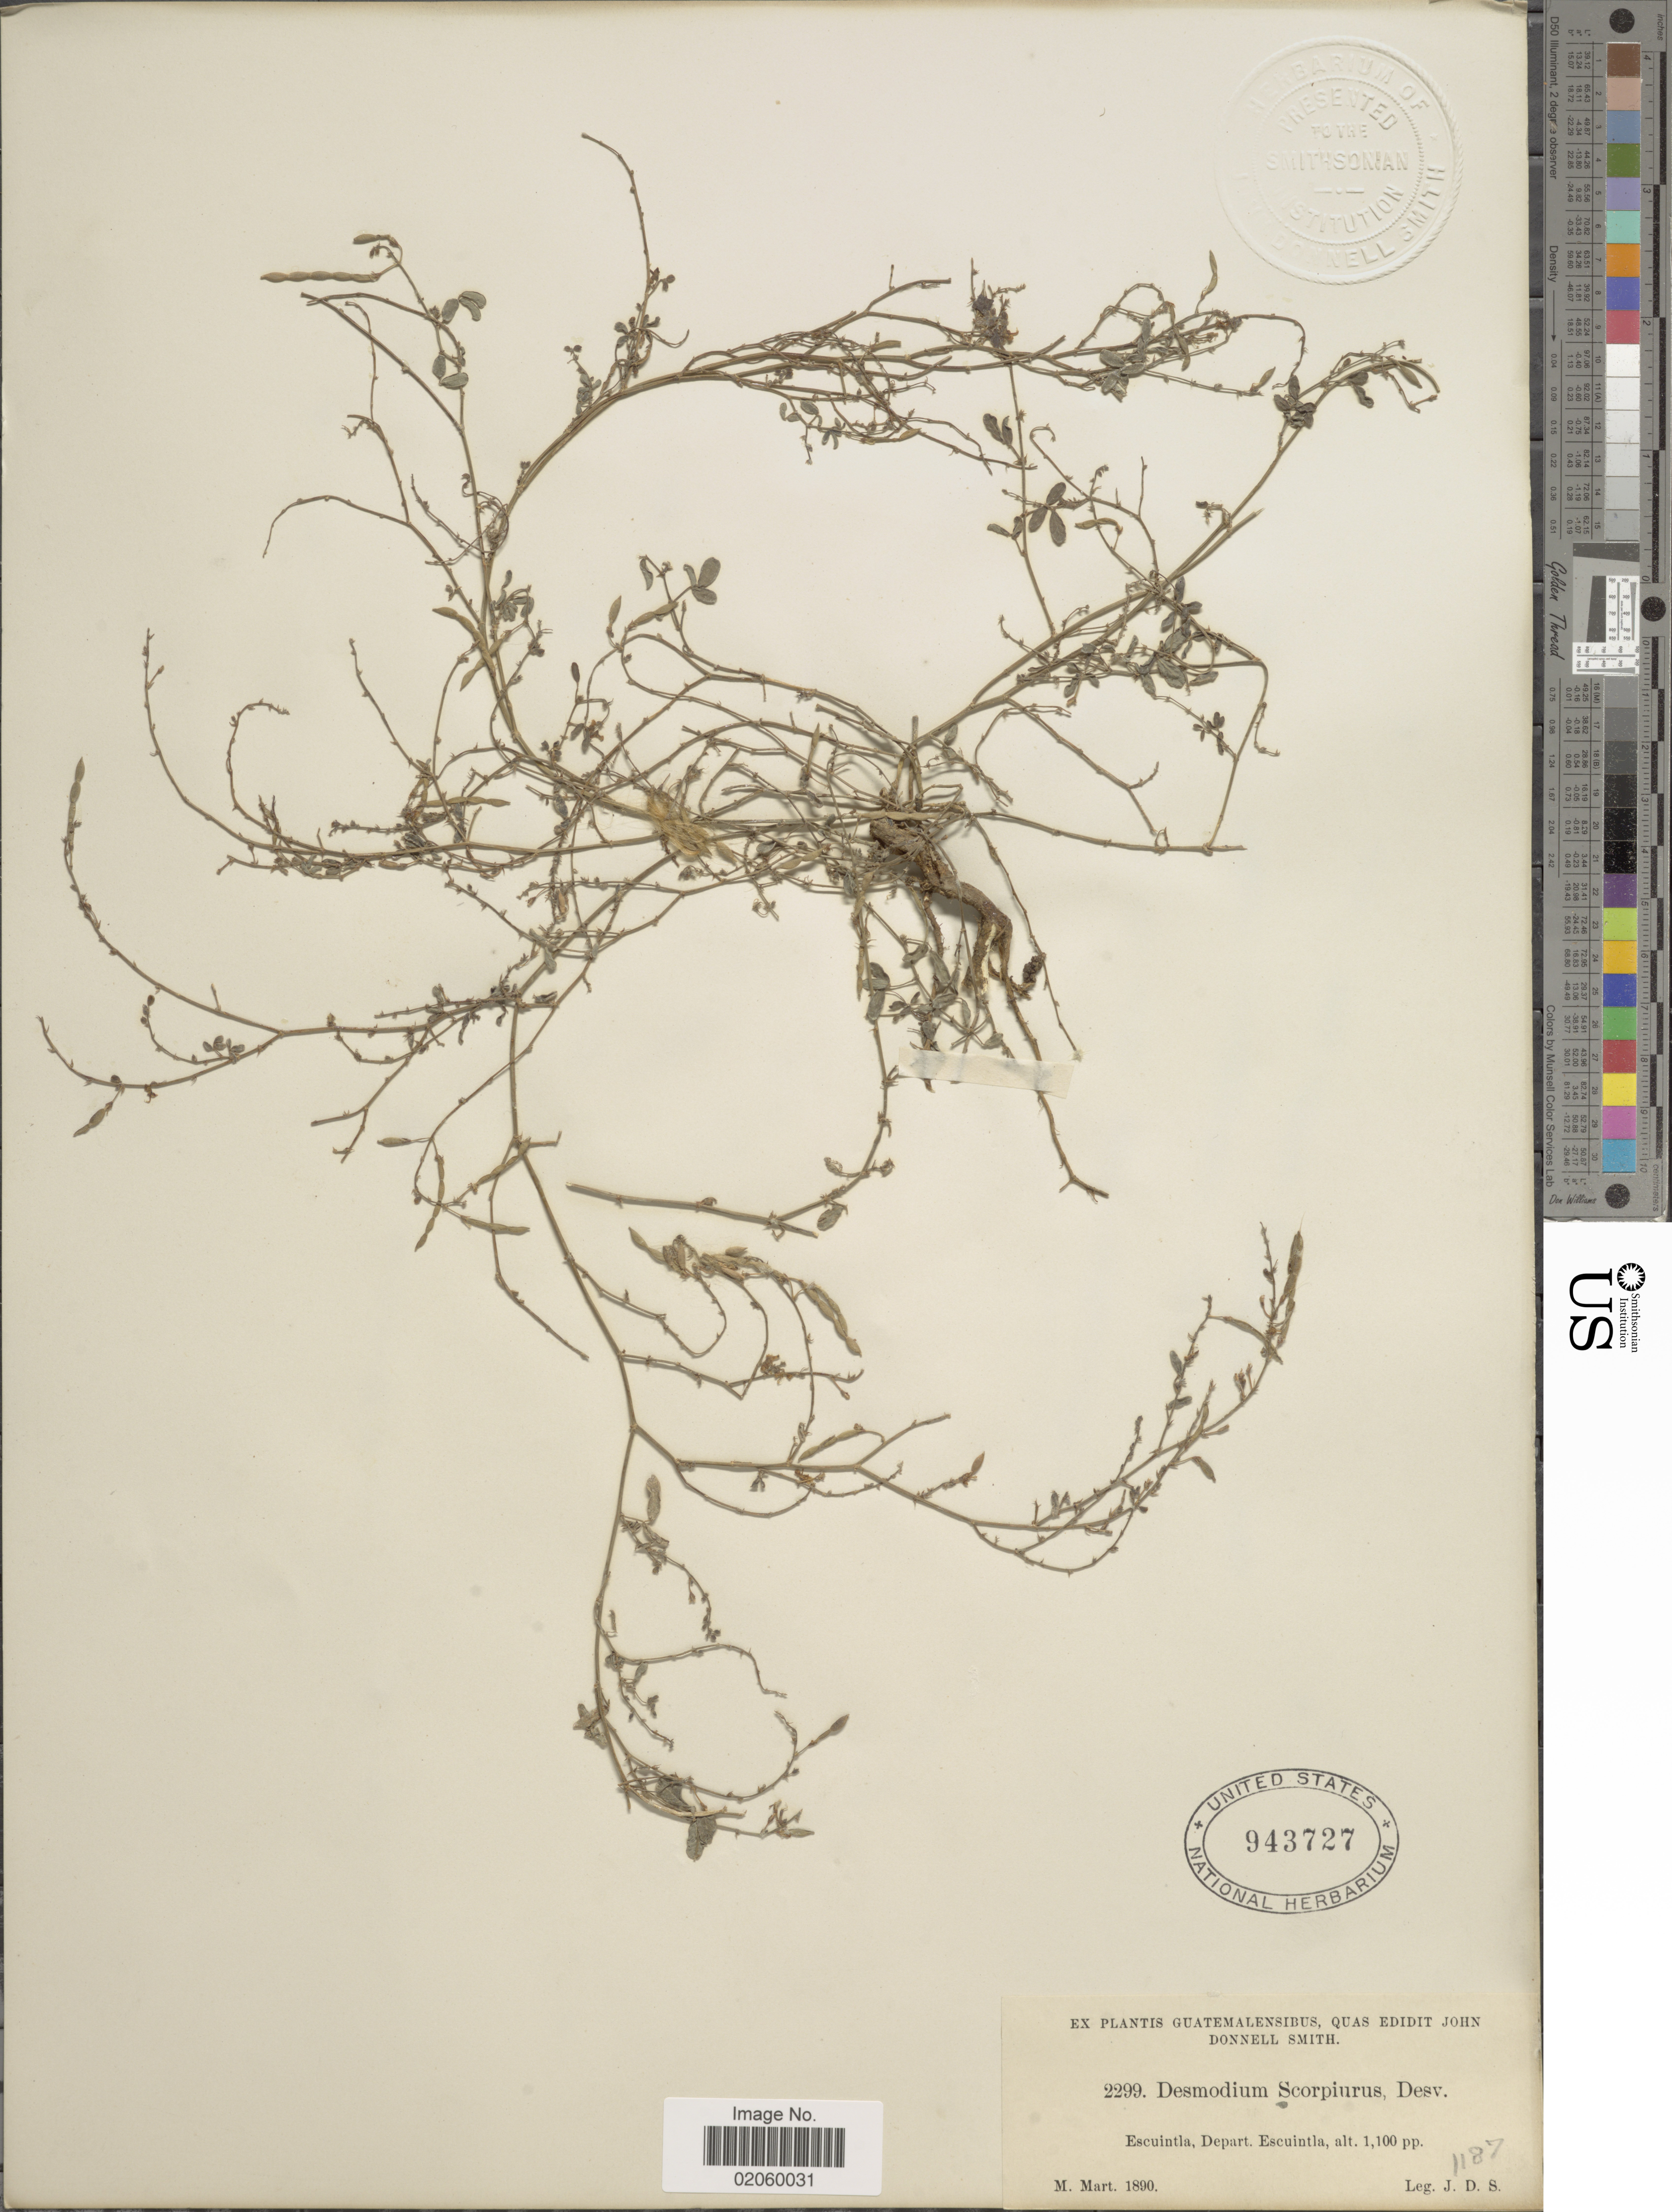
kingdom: Plantae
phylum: Tracheophyta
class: Magnoliopsida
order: Fabales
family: Fabaceae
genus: Desmodium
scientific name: Desmodium scorpiurus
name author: (Sw.) Desv. ex DC.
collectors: J. Donnell Smith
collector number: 2299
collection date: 1890-03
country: Guatemala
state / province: Escuintla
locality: Escuintla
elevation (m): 335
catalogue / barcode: US 943727